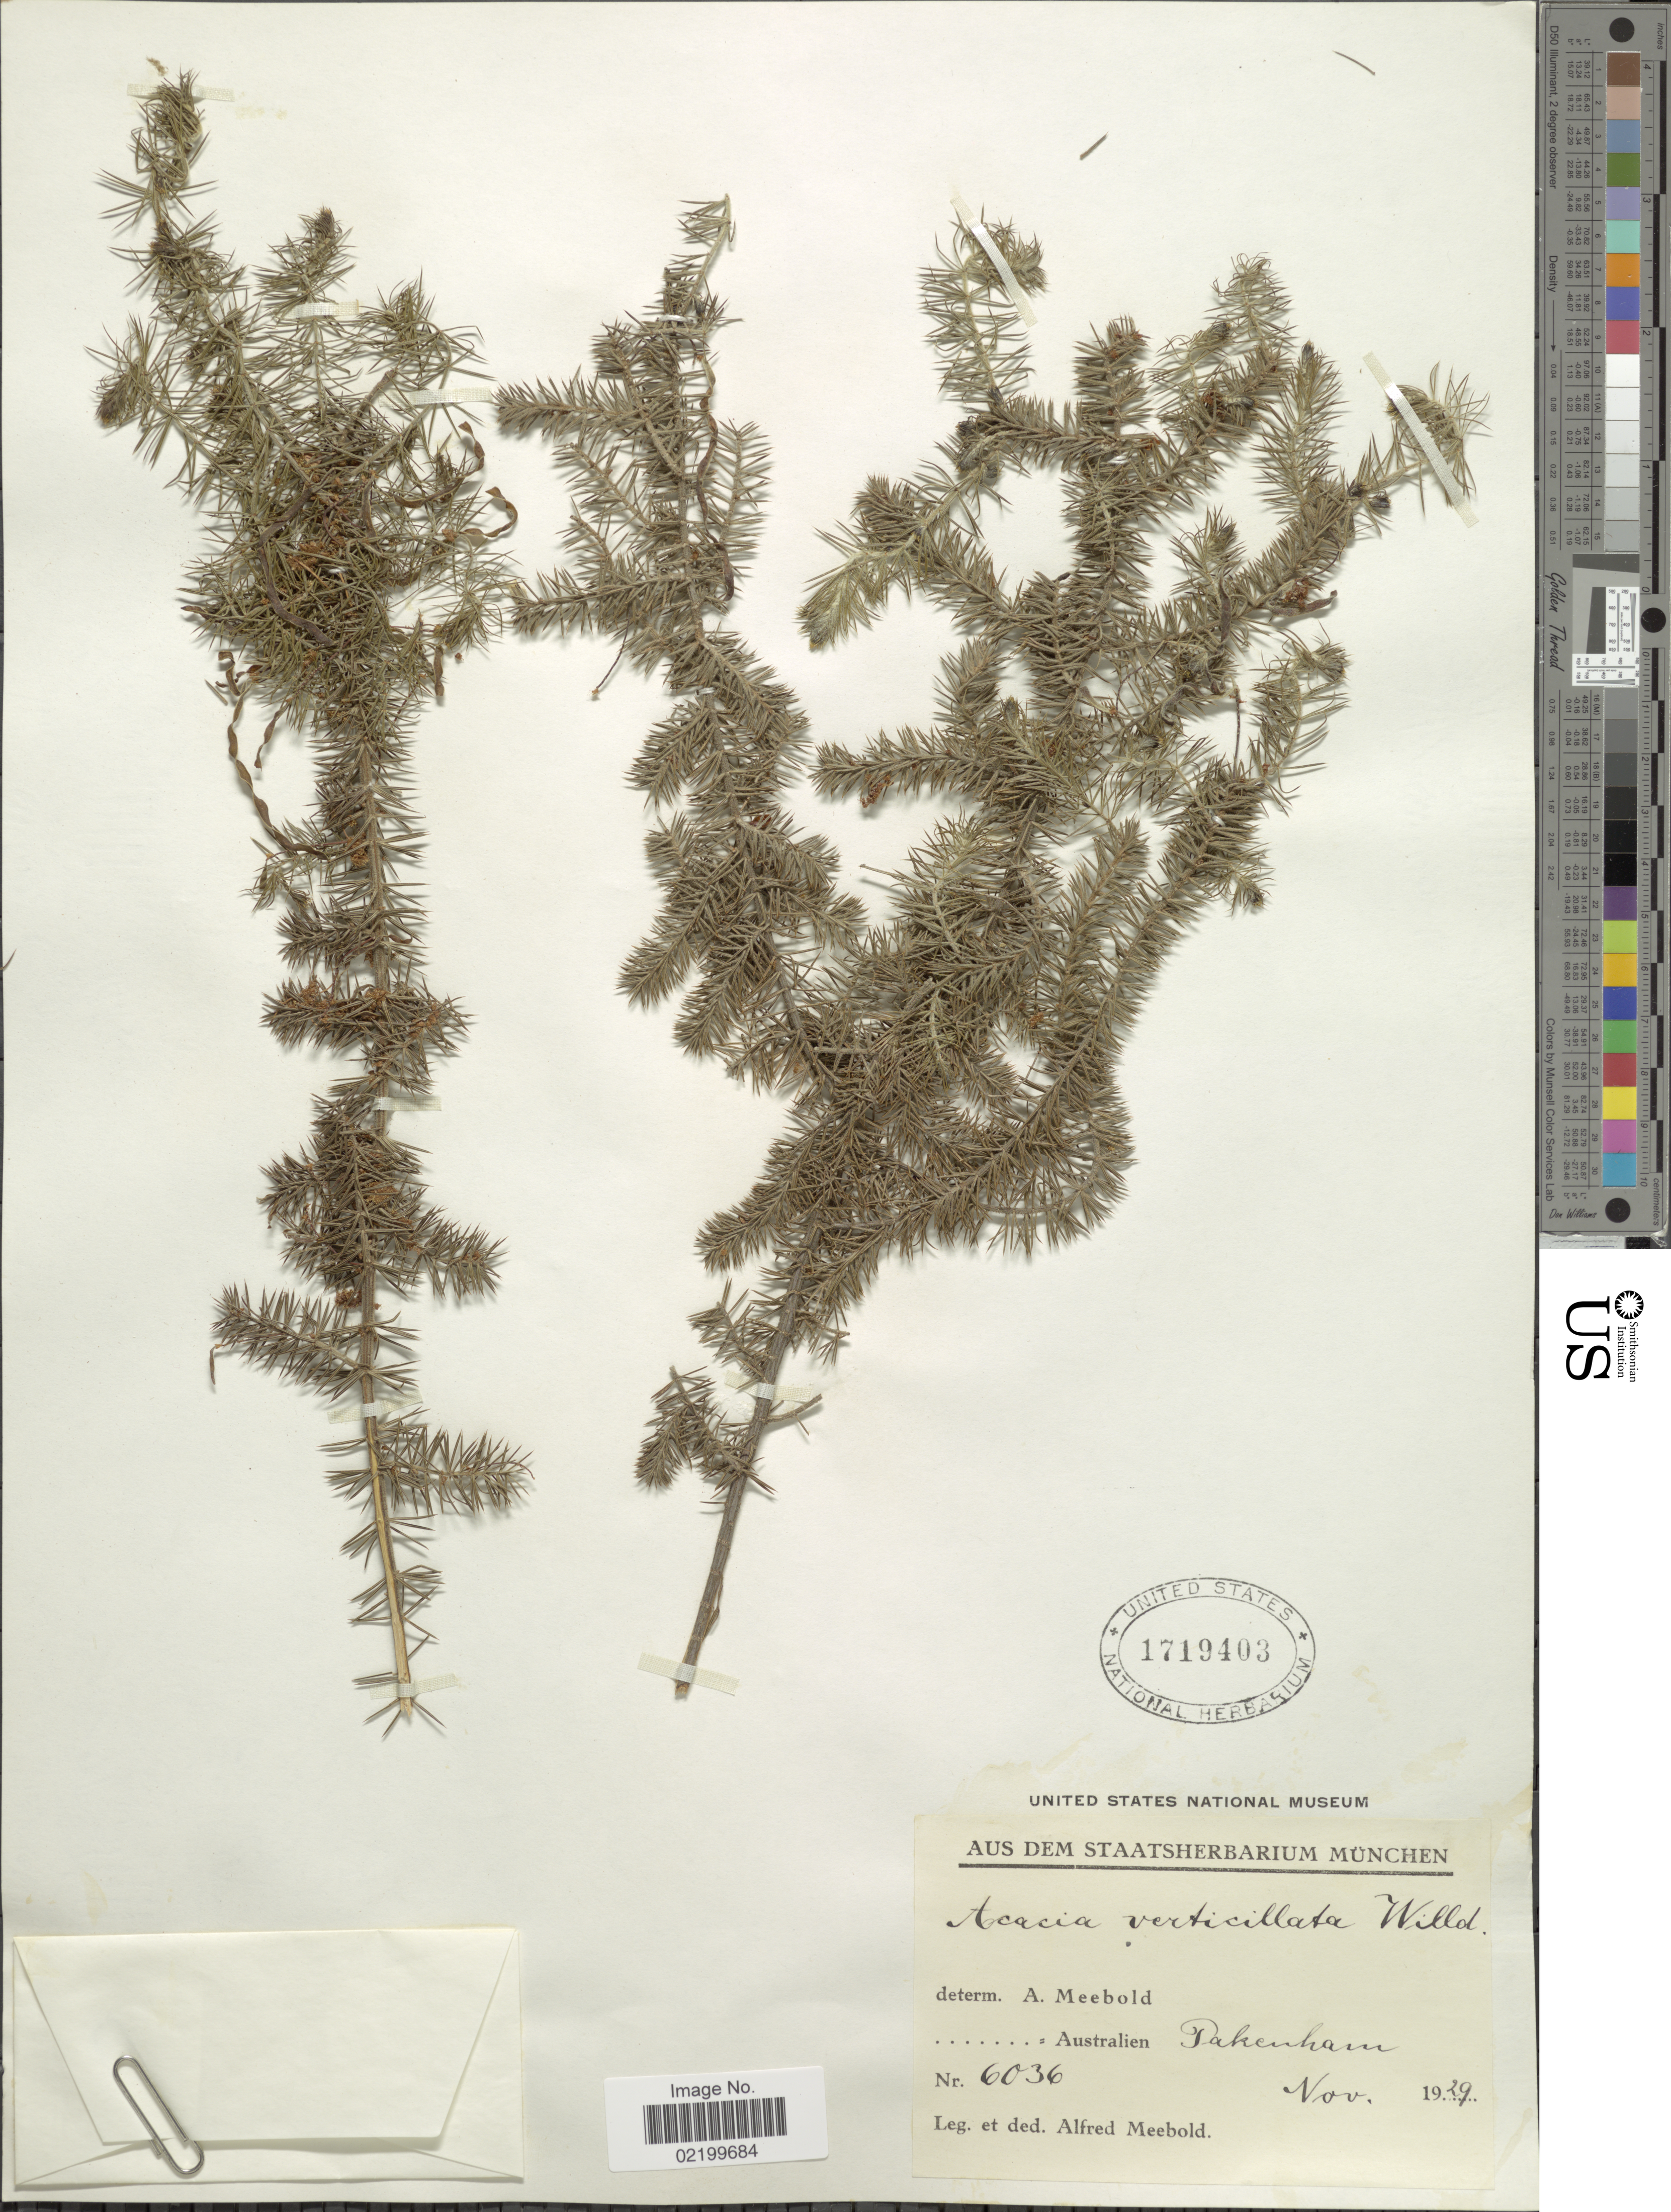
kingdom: Plantae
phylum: Tracheophyta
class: Magnoliopsida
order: Fabales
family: Fabaceae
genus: Acacia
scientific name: Acacia verticillata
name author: (L'Hér.) Willd.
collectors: A. Meebold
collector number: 6036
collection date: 1929-11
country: Australia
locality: Australien Pakenham.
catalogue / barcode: US 1719403